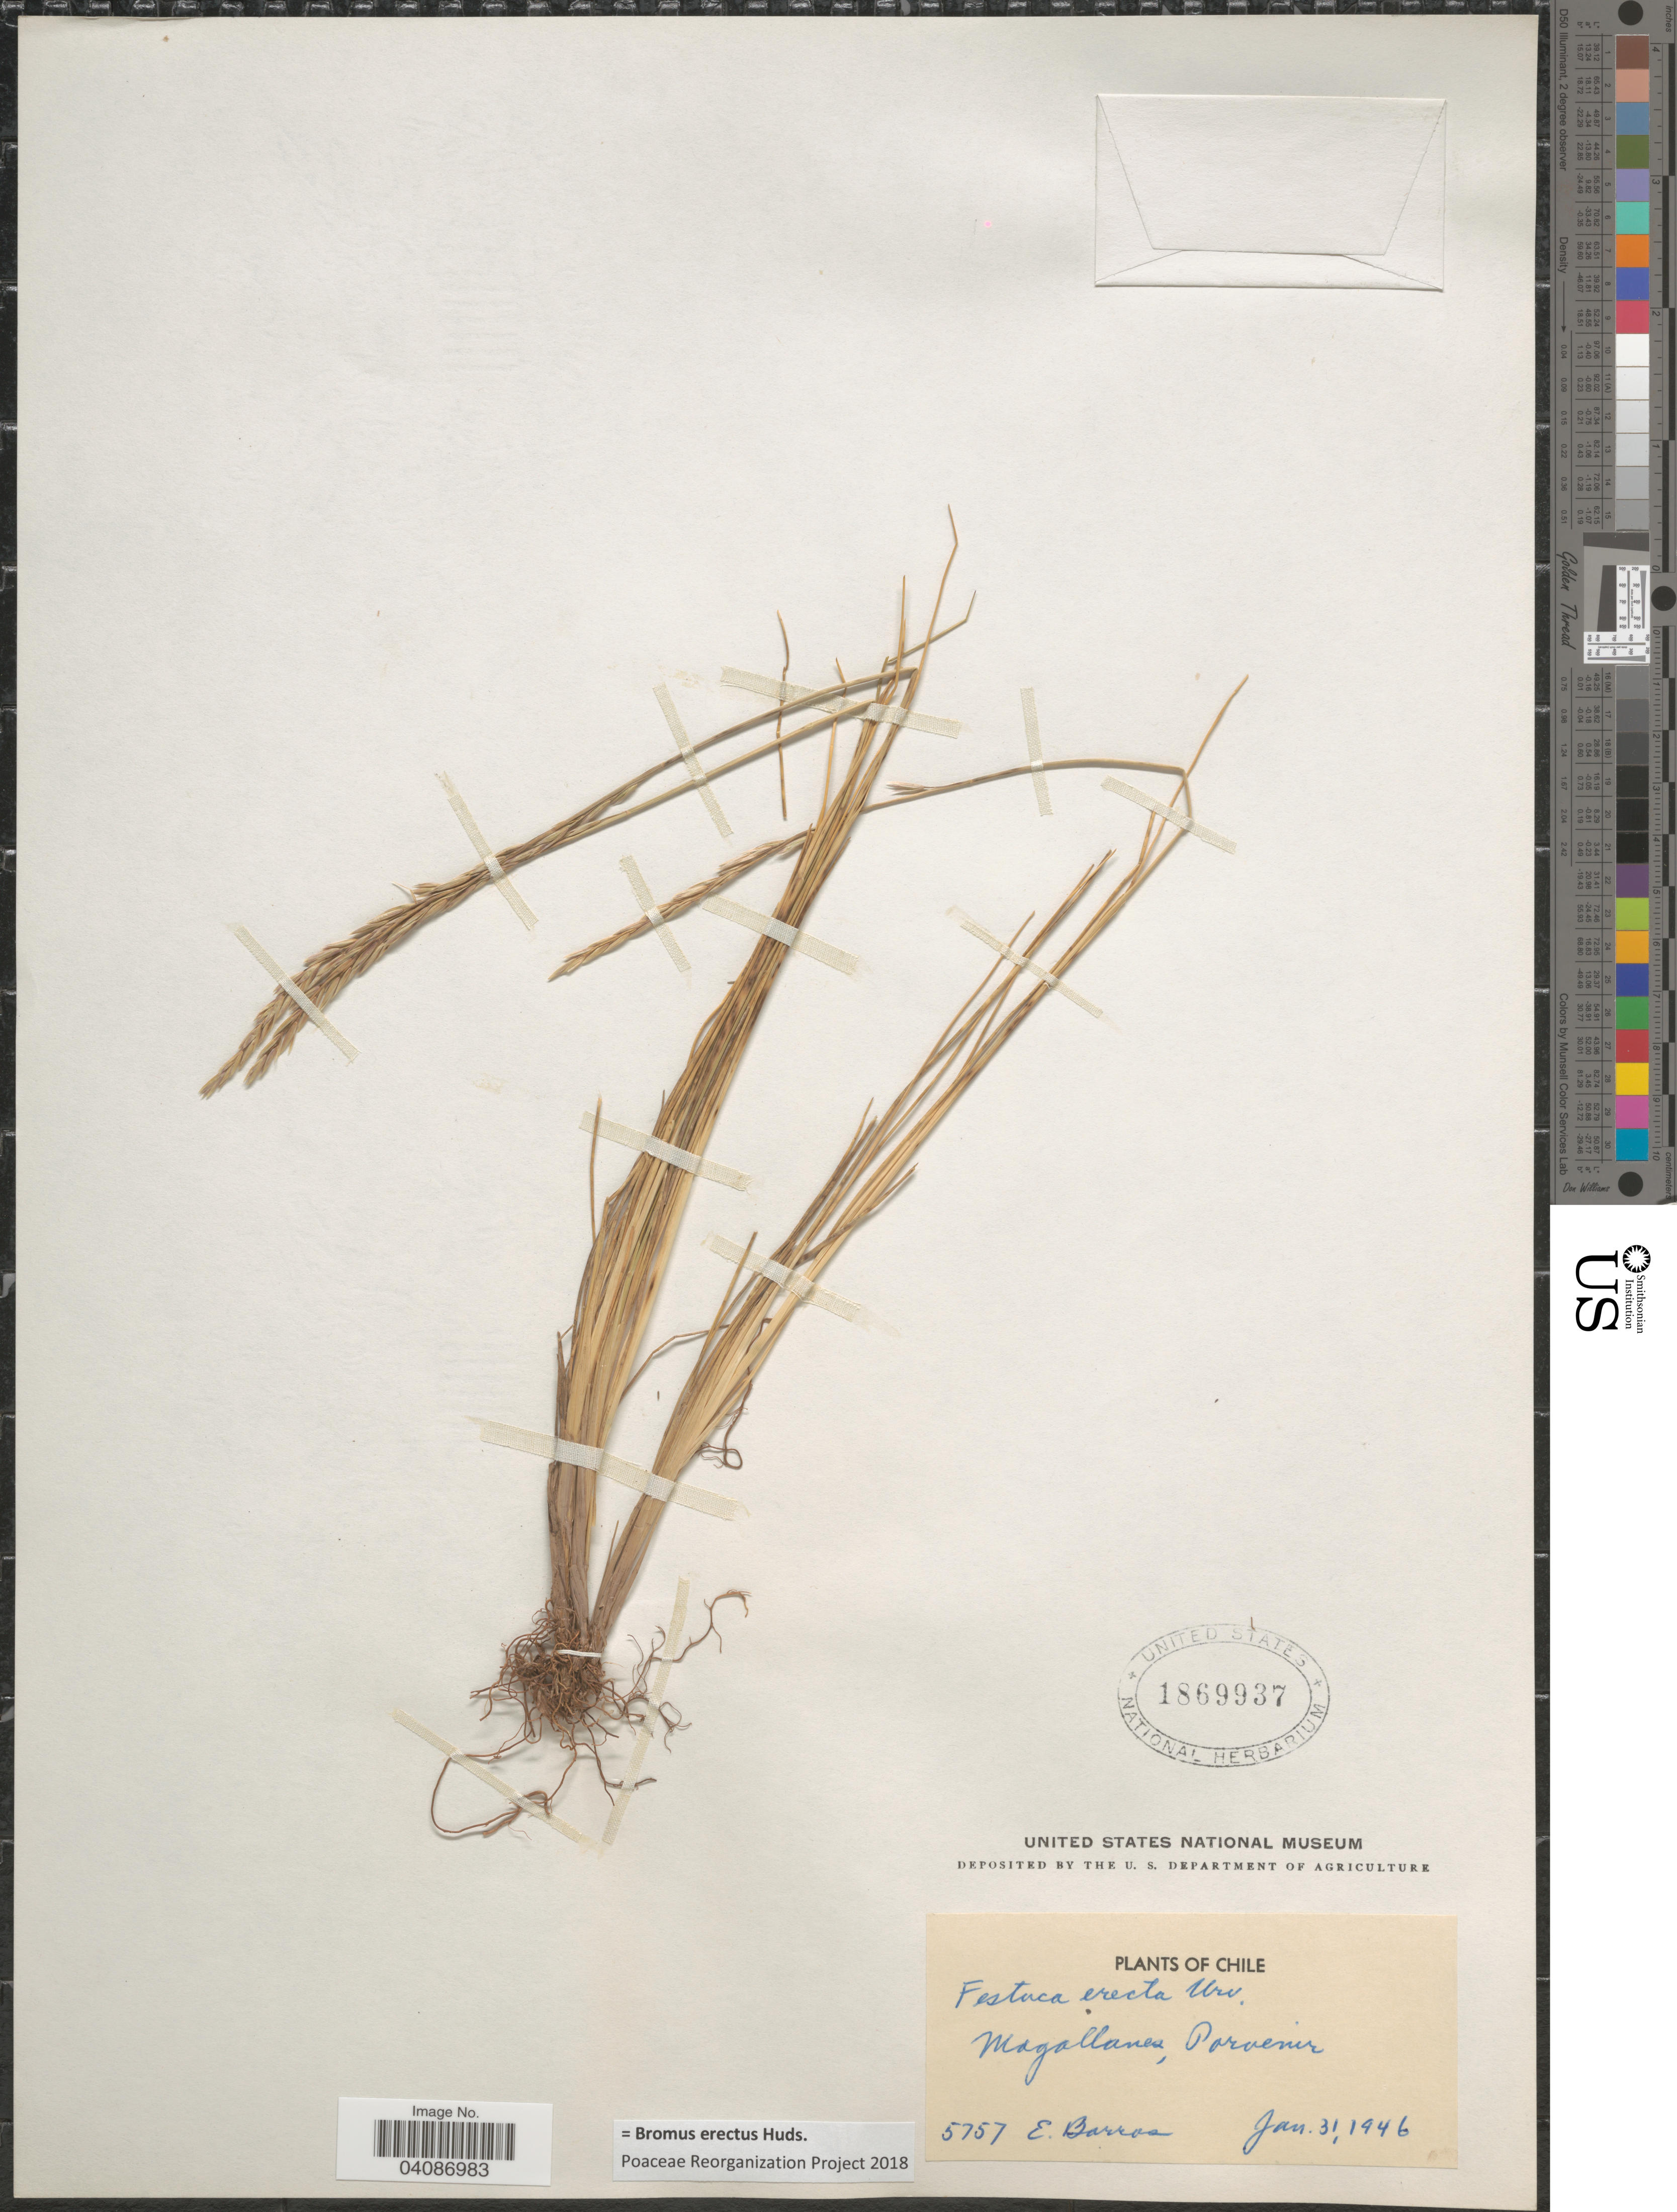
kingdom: Plantae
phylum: Tracheophyta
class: Liliopsida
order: Poales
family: Poaceae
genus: Bromus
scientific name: Bromus erectus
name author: Huds.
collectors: E. Barros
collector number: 5757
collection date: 1946-01-31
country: Chile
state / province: Magallanes y de la Antártica Chilena (XII)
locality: Magallanes, Porvenir.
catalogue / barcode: US 1869937